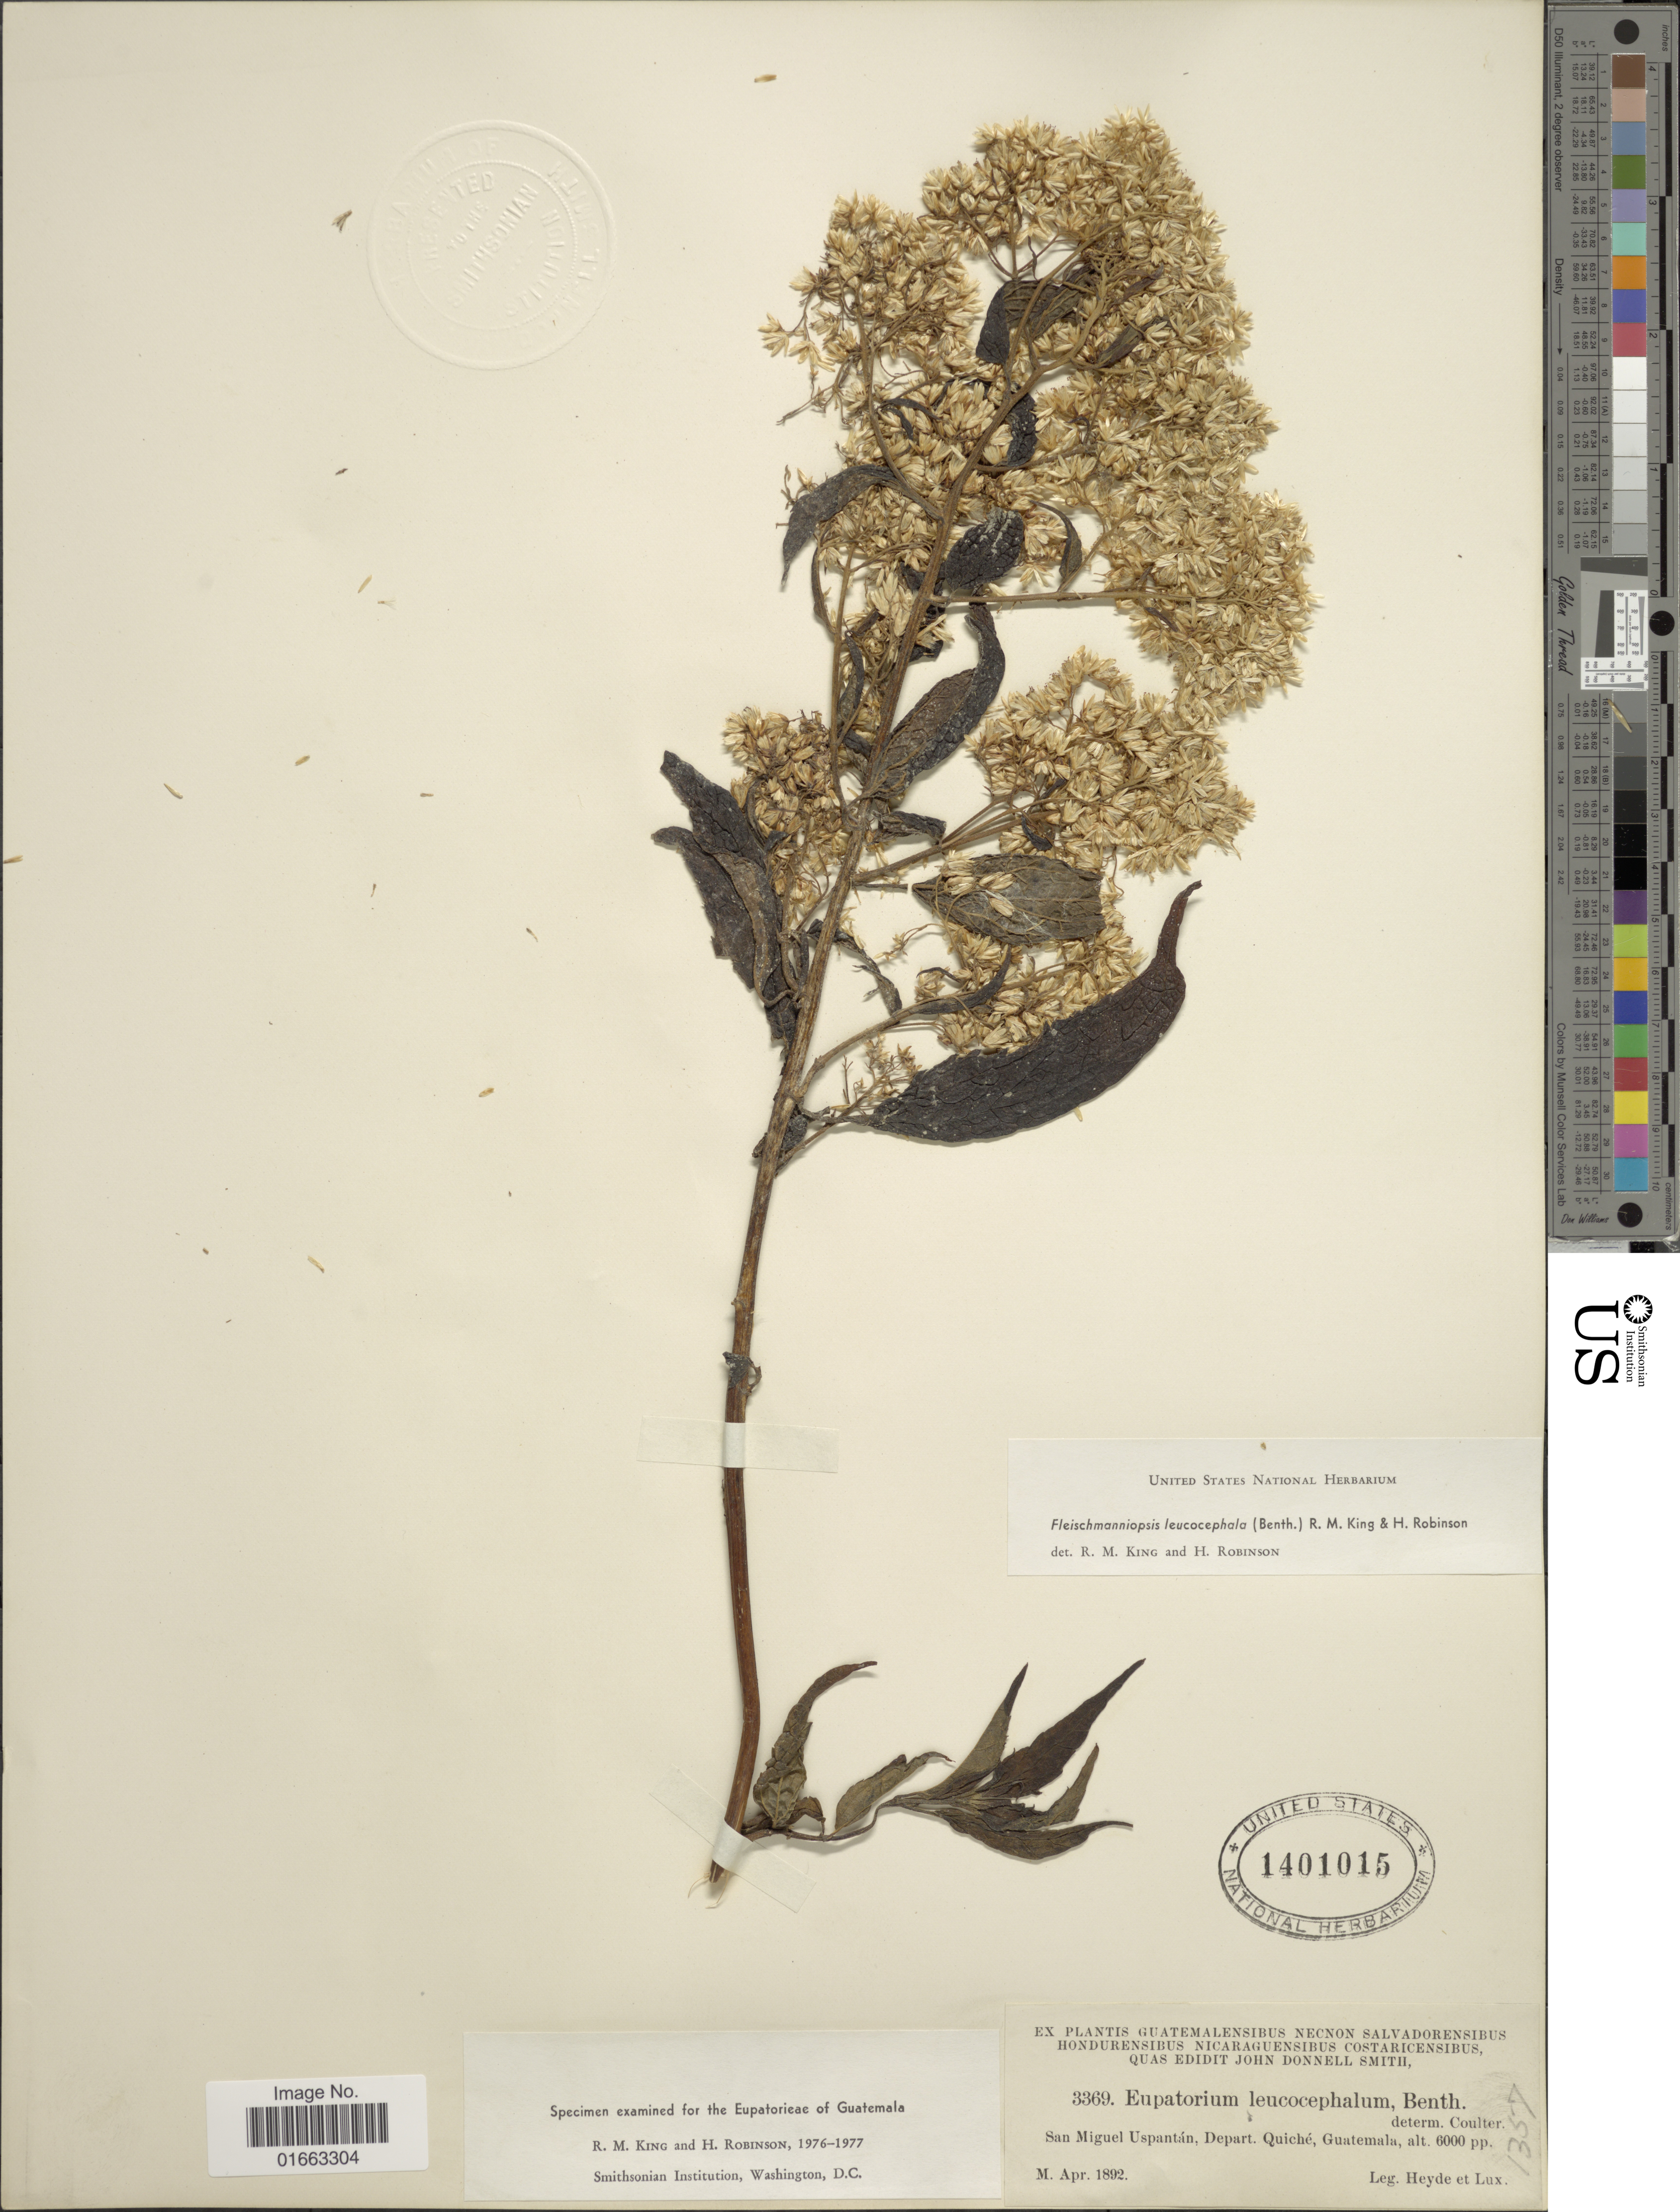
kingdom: Plantae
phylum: Tracheophyta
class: Magnoliopsida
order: Asterales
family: Asteraceae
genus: Fleischmanniopsis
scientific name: Fleischmanniopsis leucocephala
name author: (Benth.) R.M. King & H. Rob.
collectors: Heyde & Lux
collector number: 3369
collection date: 1892-04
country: Guatemala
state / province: El Quiché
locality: San Miguel Uspantán, Depart. Quiché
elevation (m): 1829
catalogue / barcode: US 1401015